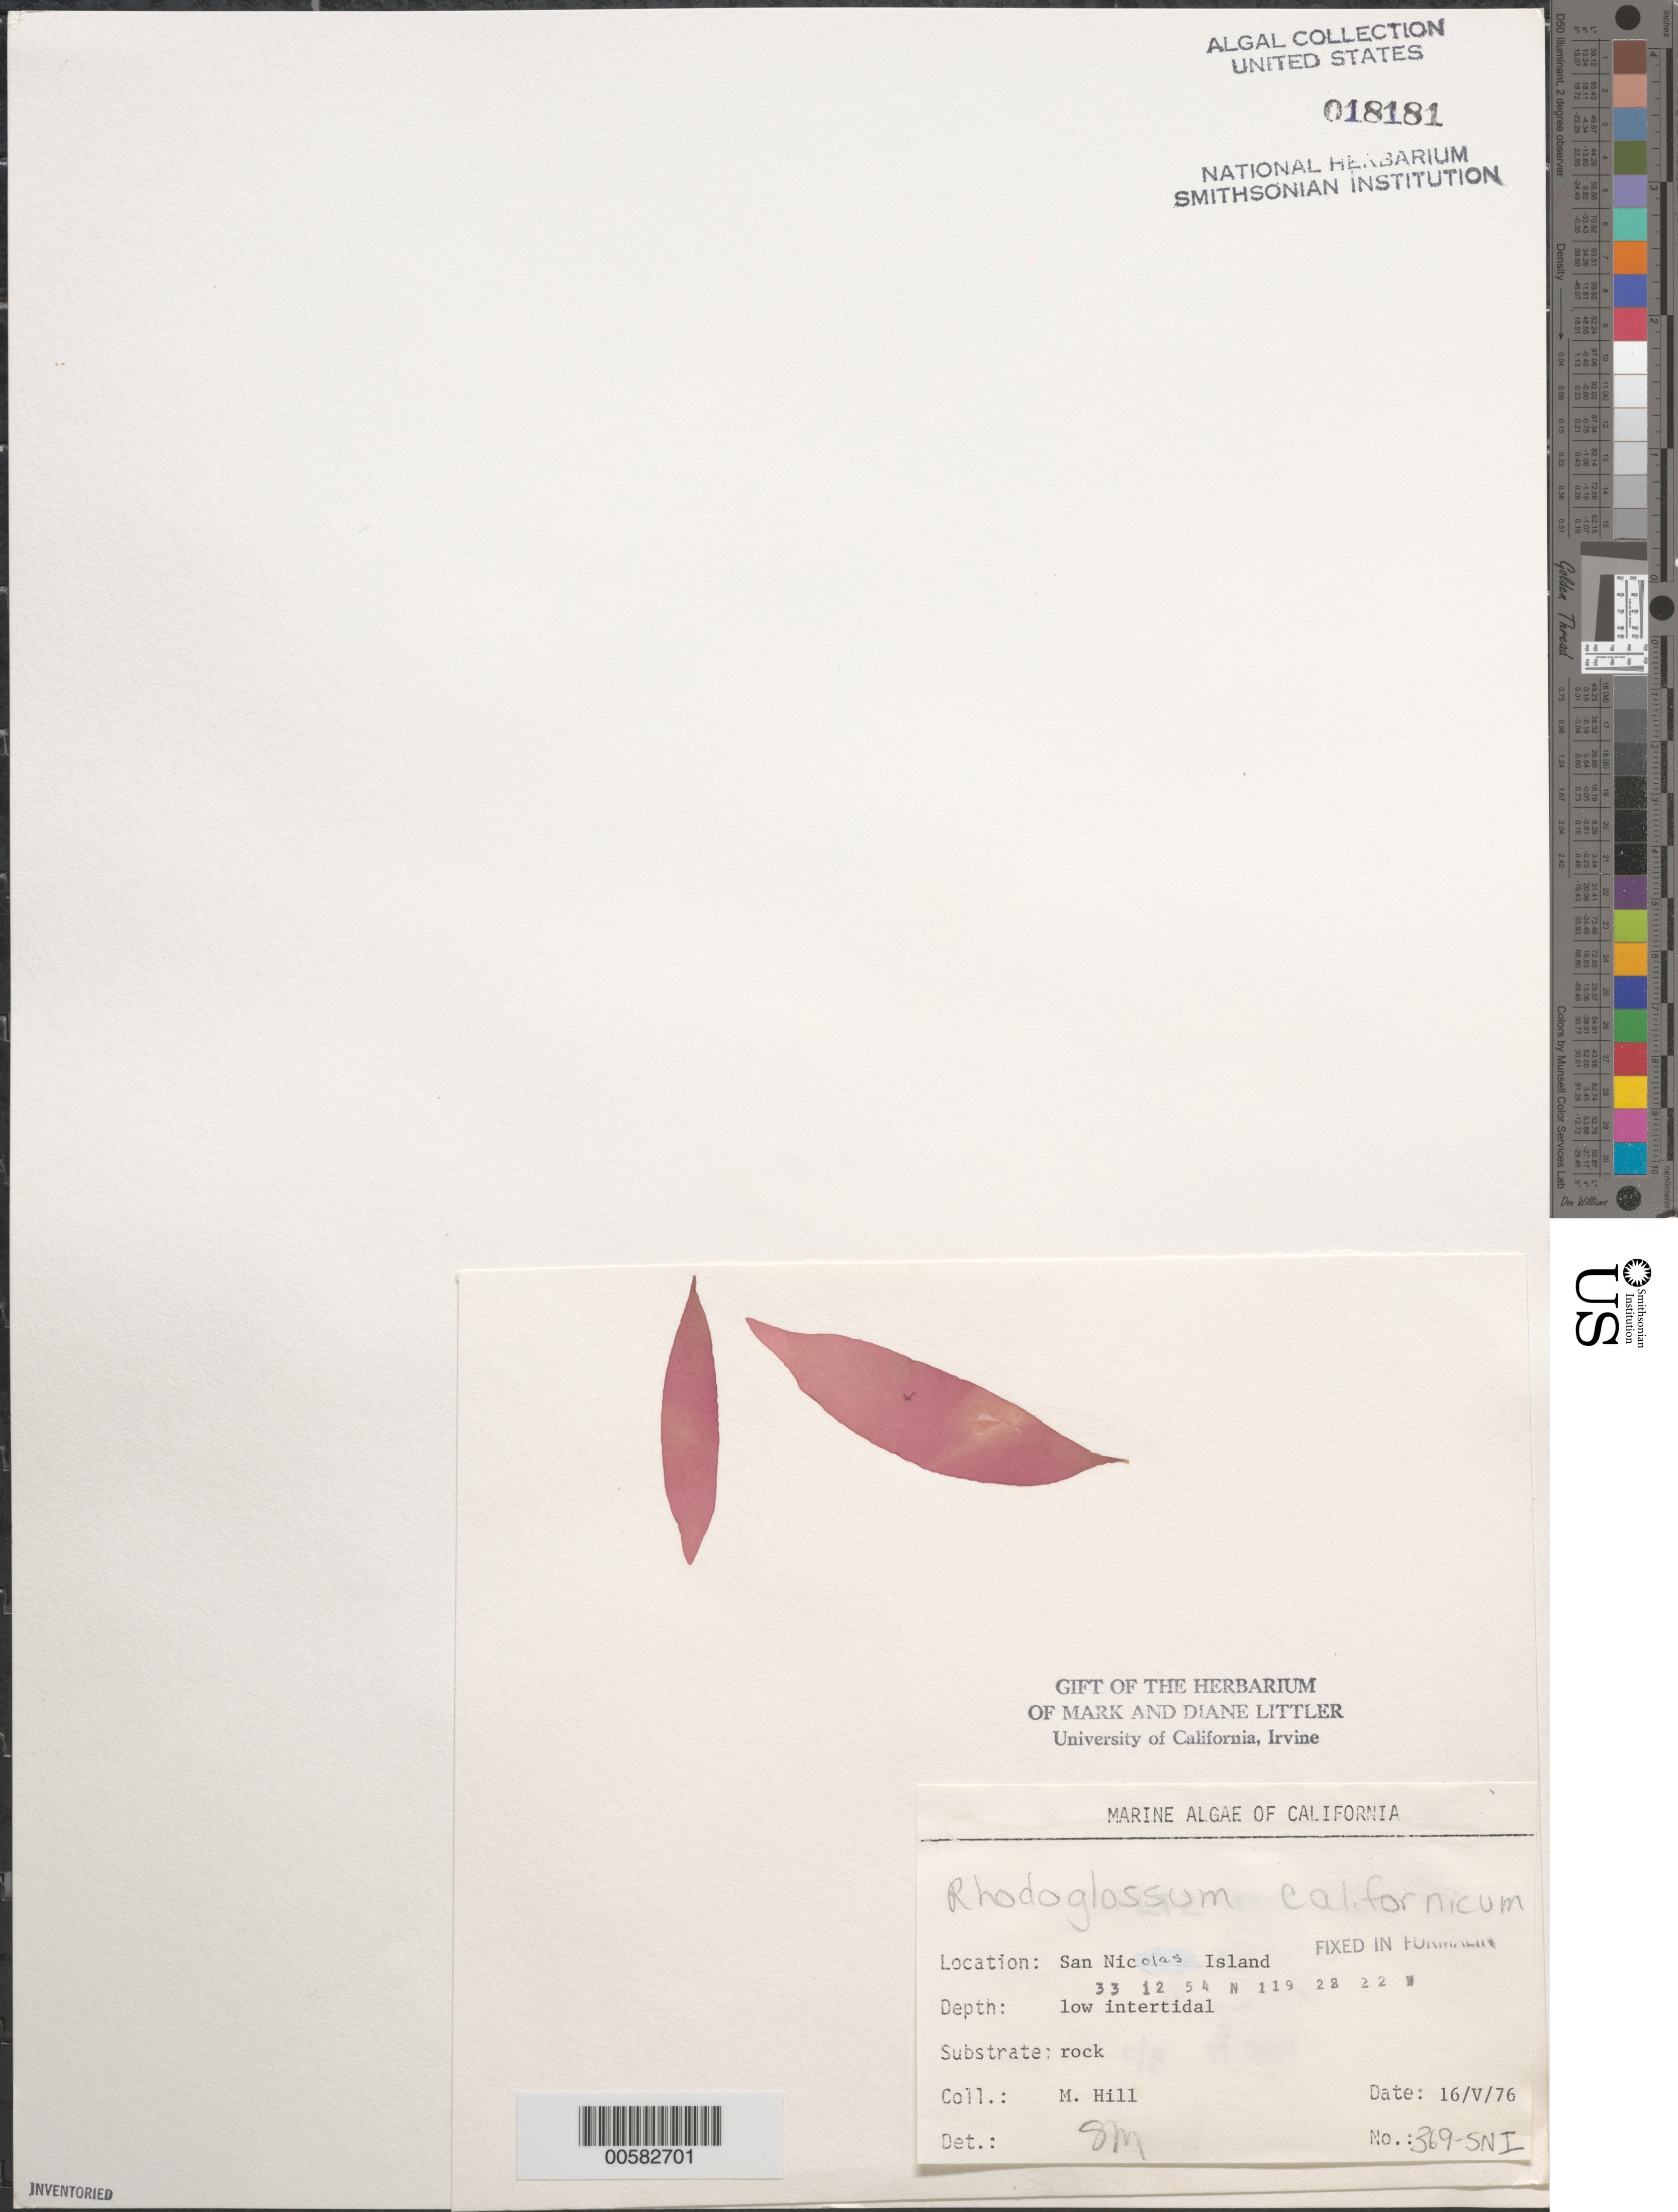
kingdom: Plantae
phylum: Rhodophyta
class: Florideophyceae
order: Gigartinales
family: Gigartinaceae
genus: Mazzaella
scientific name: Mazzaella californica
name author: (J. Agardh) G. De Toni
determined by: Algae name updating Project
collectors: M. Hill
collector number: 369-sni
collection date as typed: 16 May 1976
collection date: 1976-05-16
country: United States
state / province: California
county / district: Ventura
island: San Nicolas Island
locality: Dutch Harbor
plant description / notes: BLM-SOCALBIGHT Rocky Intertidal Survey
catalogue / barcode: US 18181